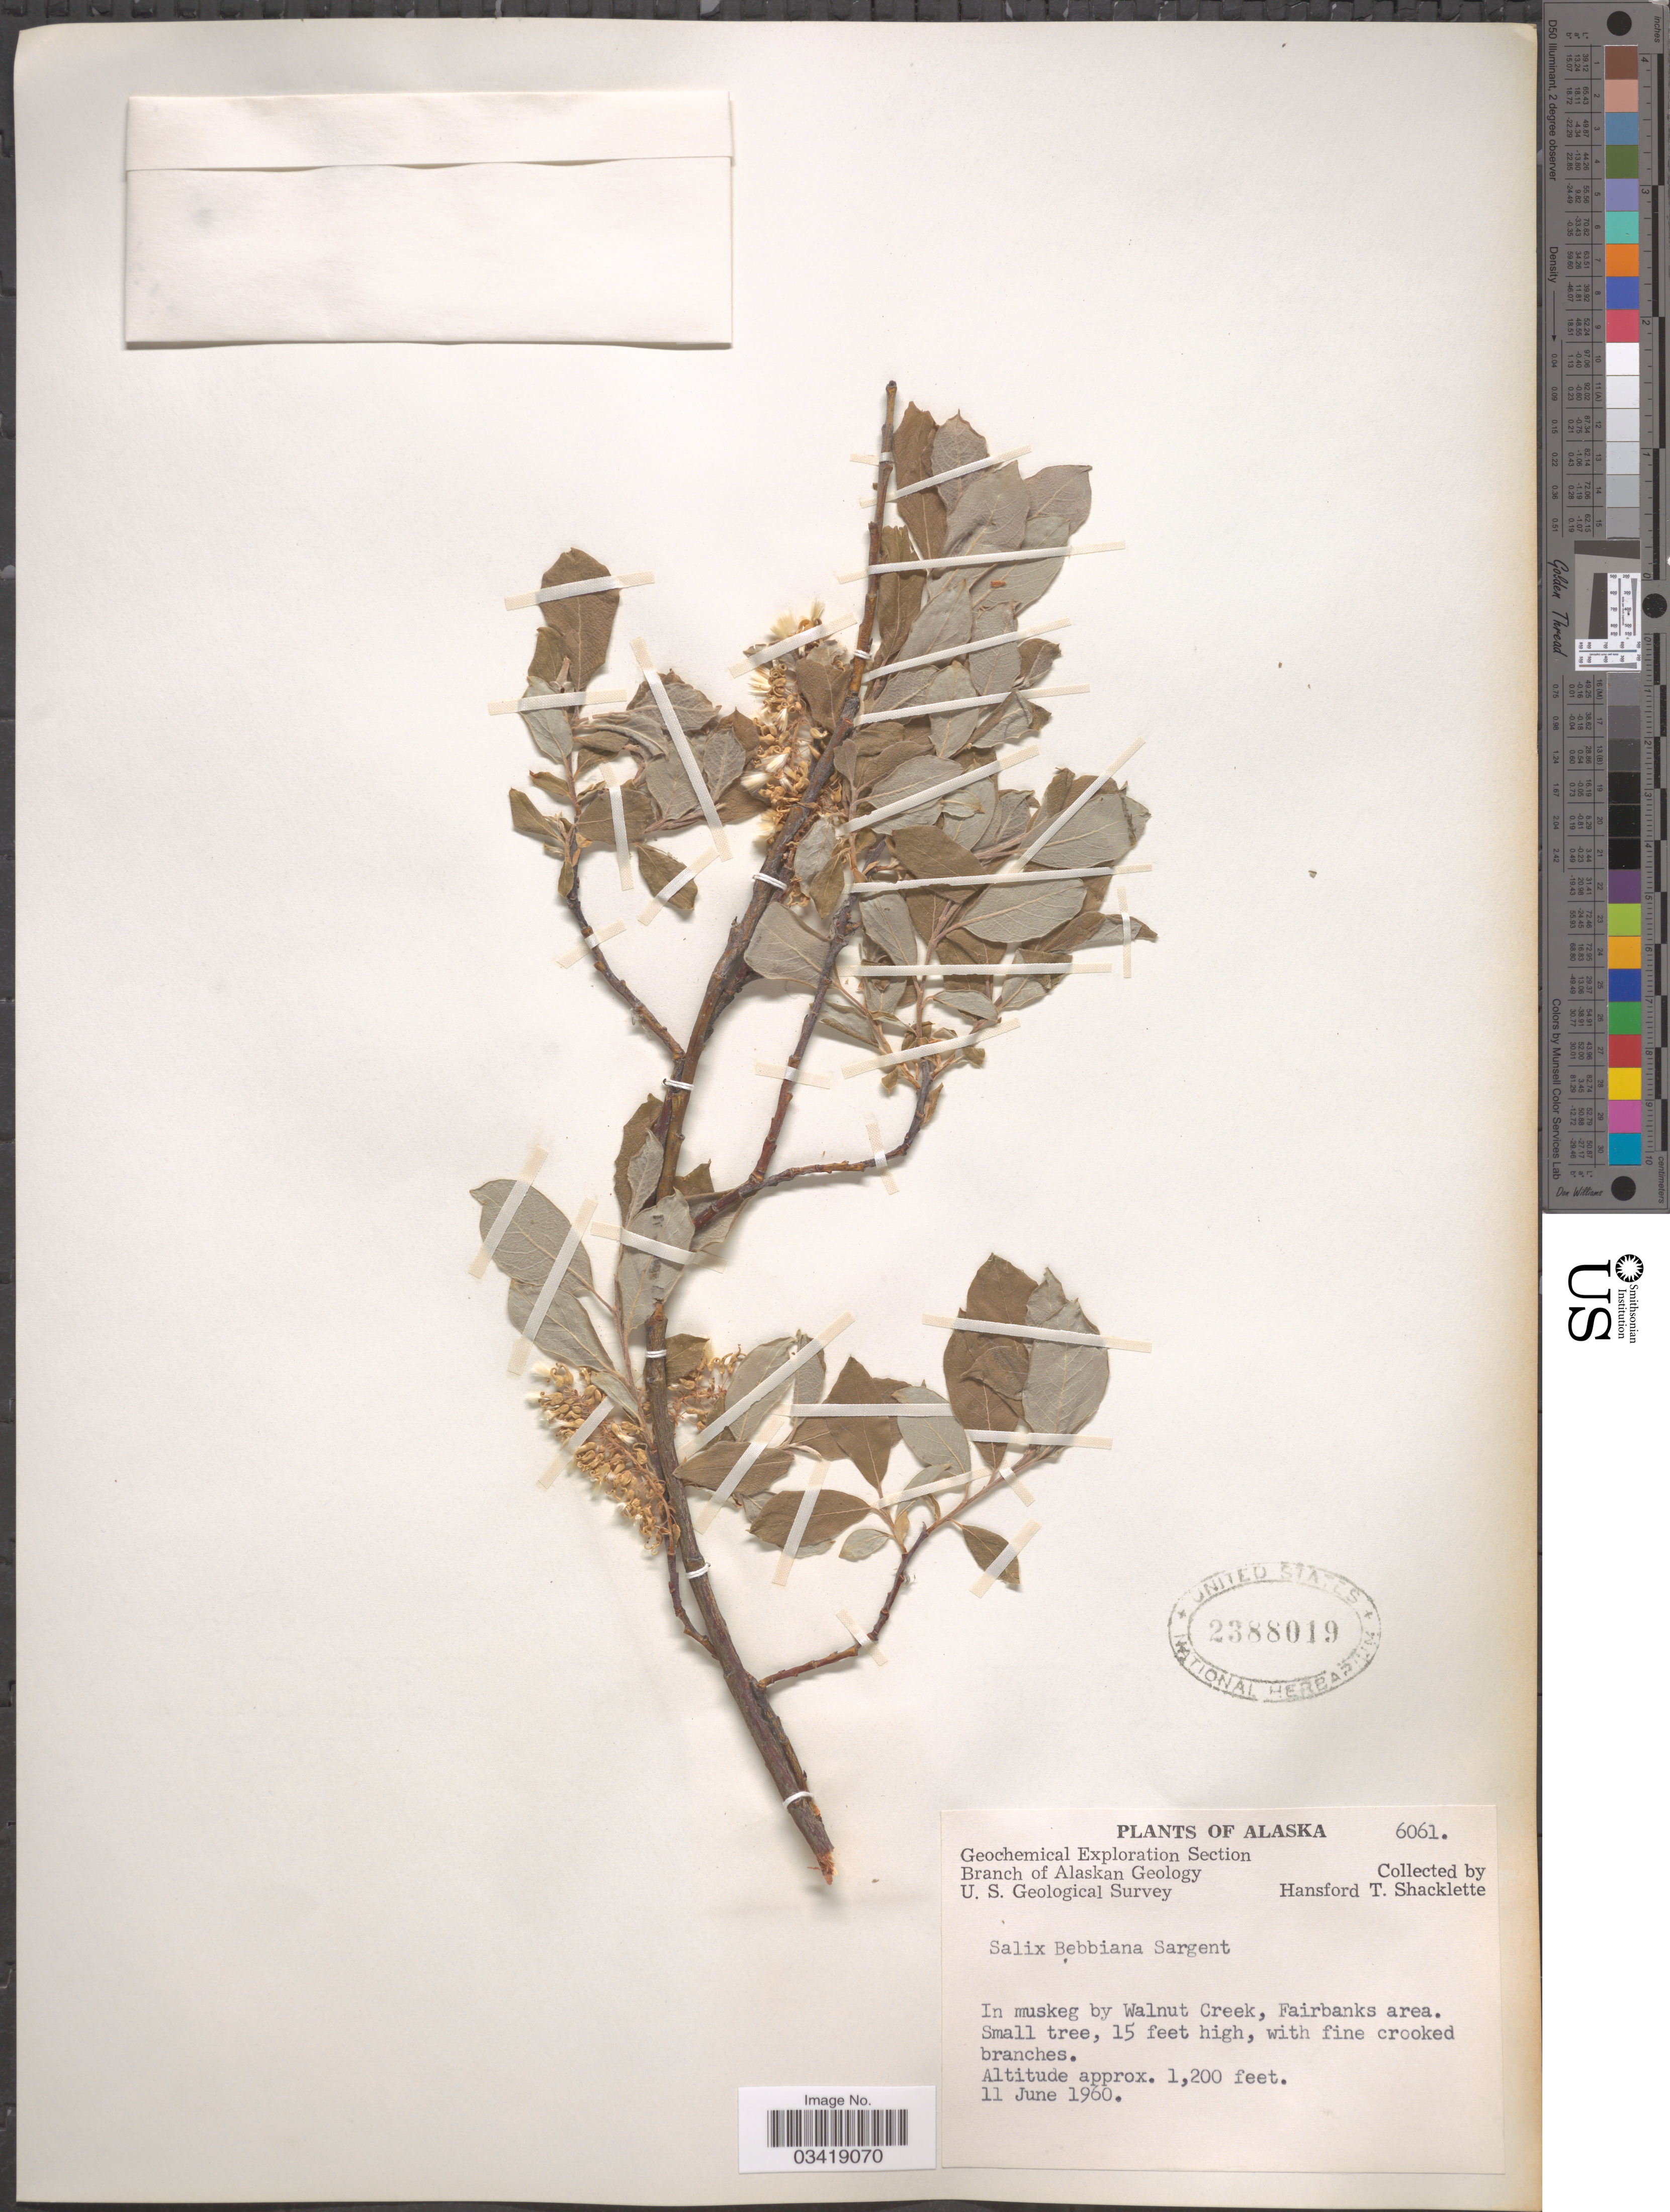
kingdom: Plantae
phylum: Tracheophyta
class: Magnoliopsida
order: Malpighiales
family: Salicaceae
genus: Salix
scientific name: Salix bebbiana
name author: Sarg.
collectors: H. Shacklette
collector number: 6061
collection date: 1960-06-11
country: United States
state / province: Alaska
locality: In muskeg by Walnut Creek, Fairbanks area.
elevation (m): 366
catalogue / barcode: US 2388019